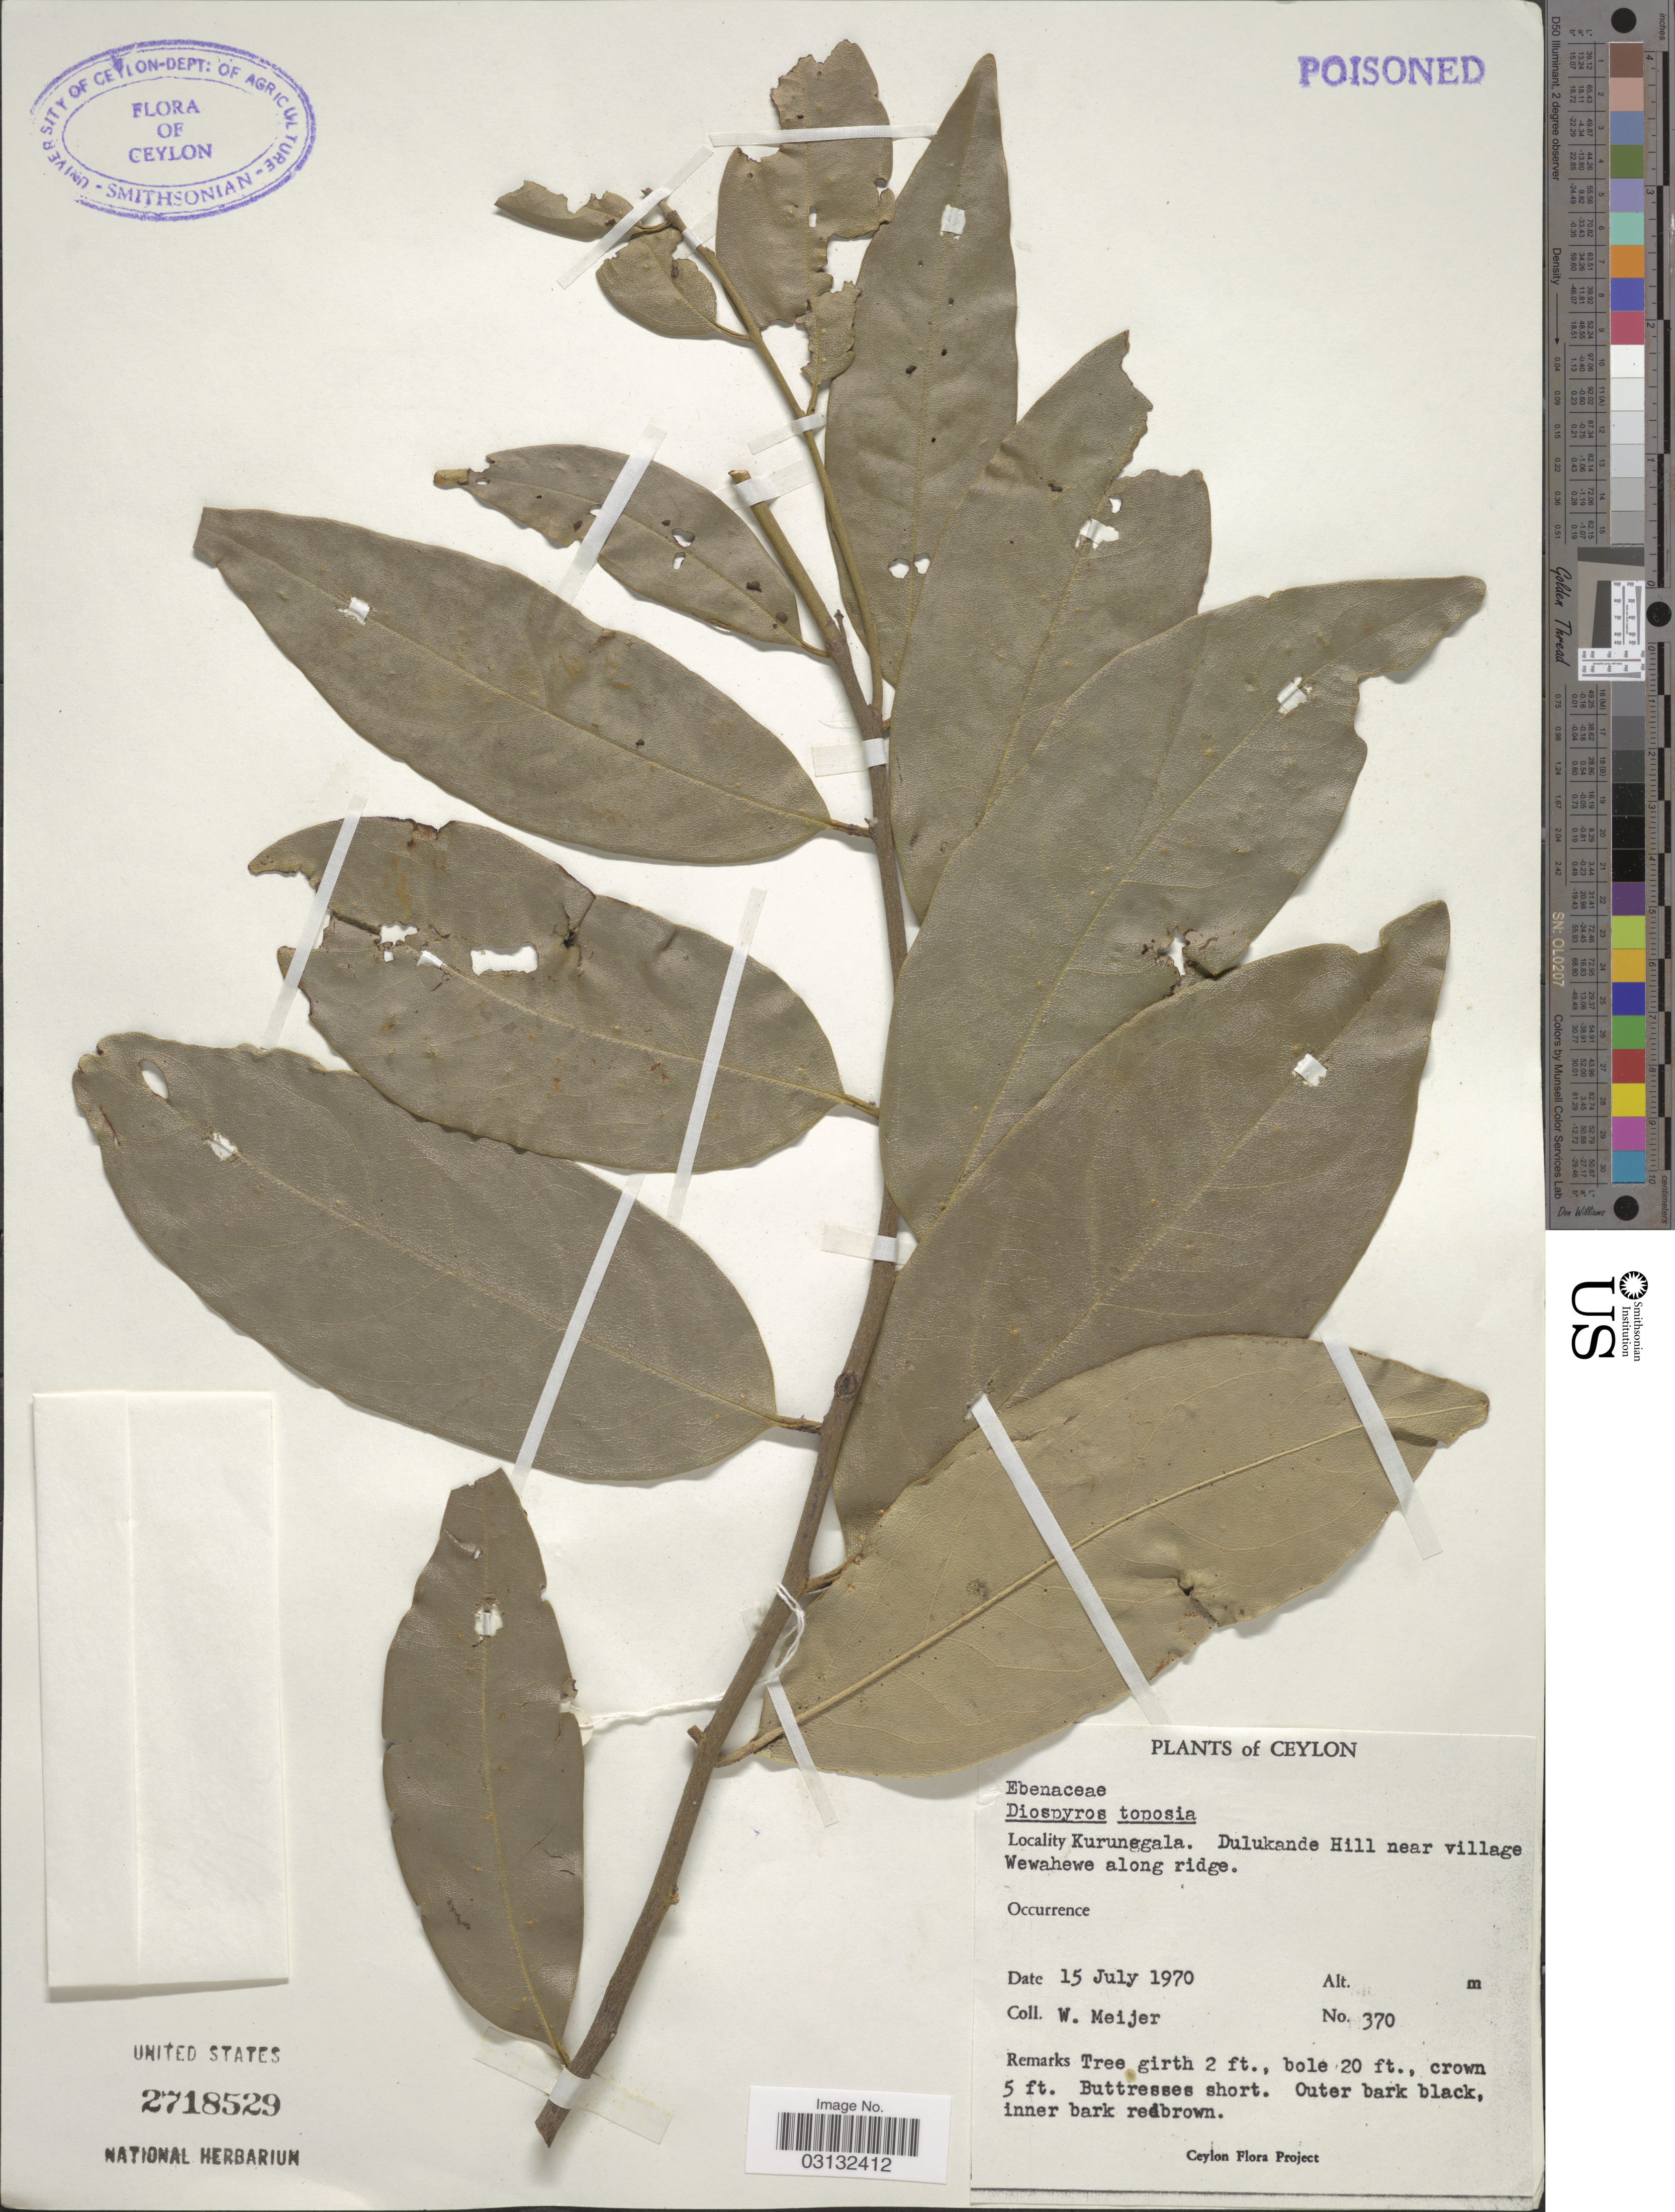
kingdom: Plantae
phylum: Tracheophyta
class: Magnoliopsida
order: Ericales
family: Ebenaceae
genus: Diospyros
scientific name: Diospyros toposia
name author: Buch.-Ham.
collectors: W. Meijer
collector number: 370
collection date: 1970-07-15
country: Sri Lanka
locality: Ceylon. Kurunegala. Dulukande Hill near village Wewahewe along ridge.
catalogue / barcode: US 2718529